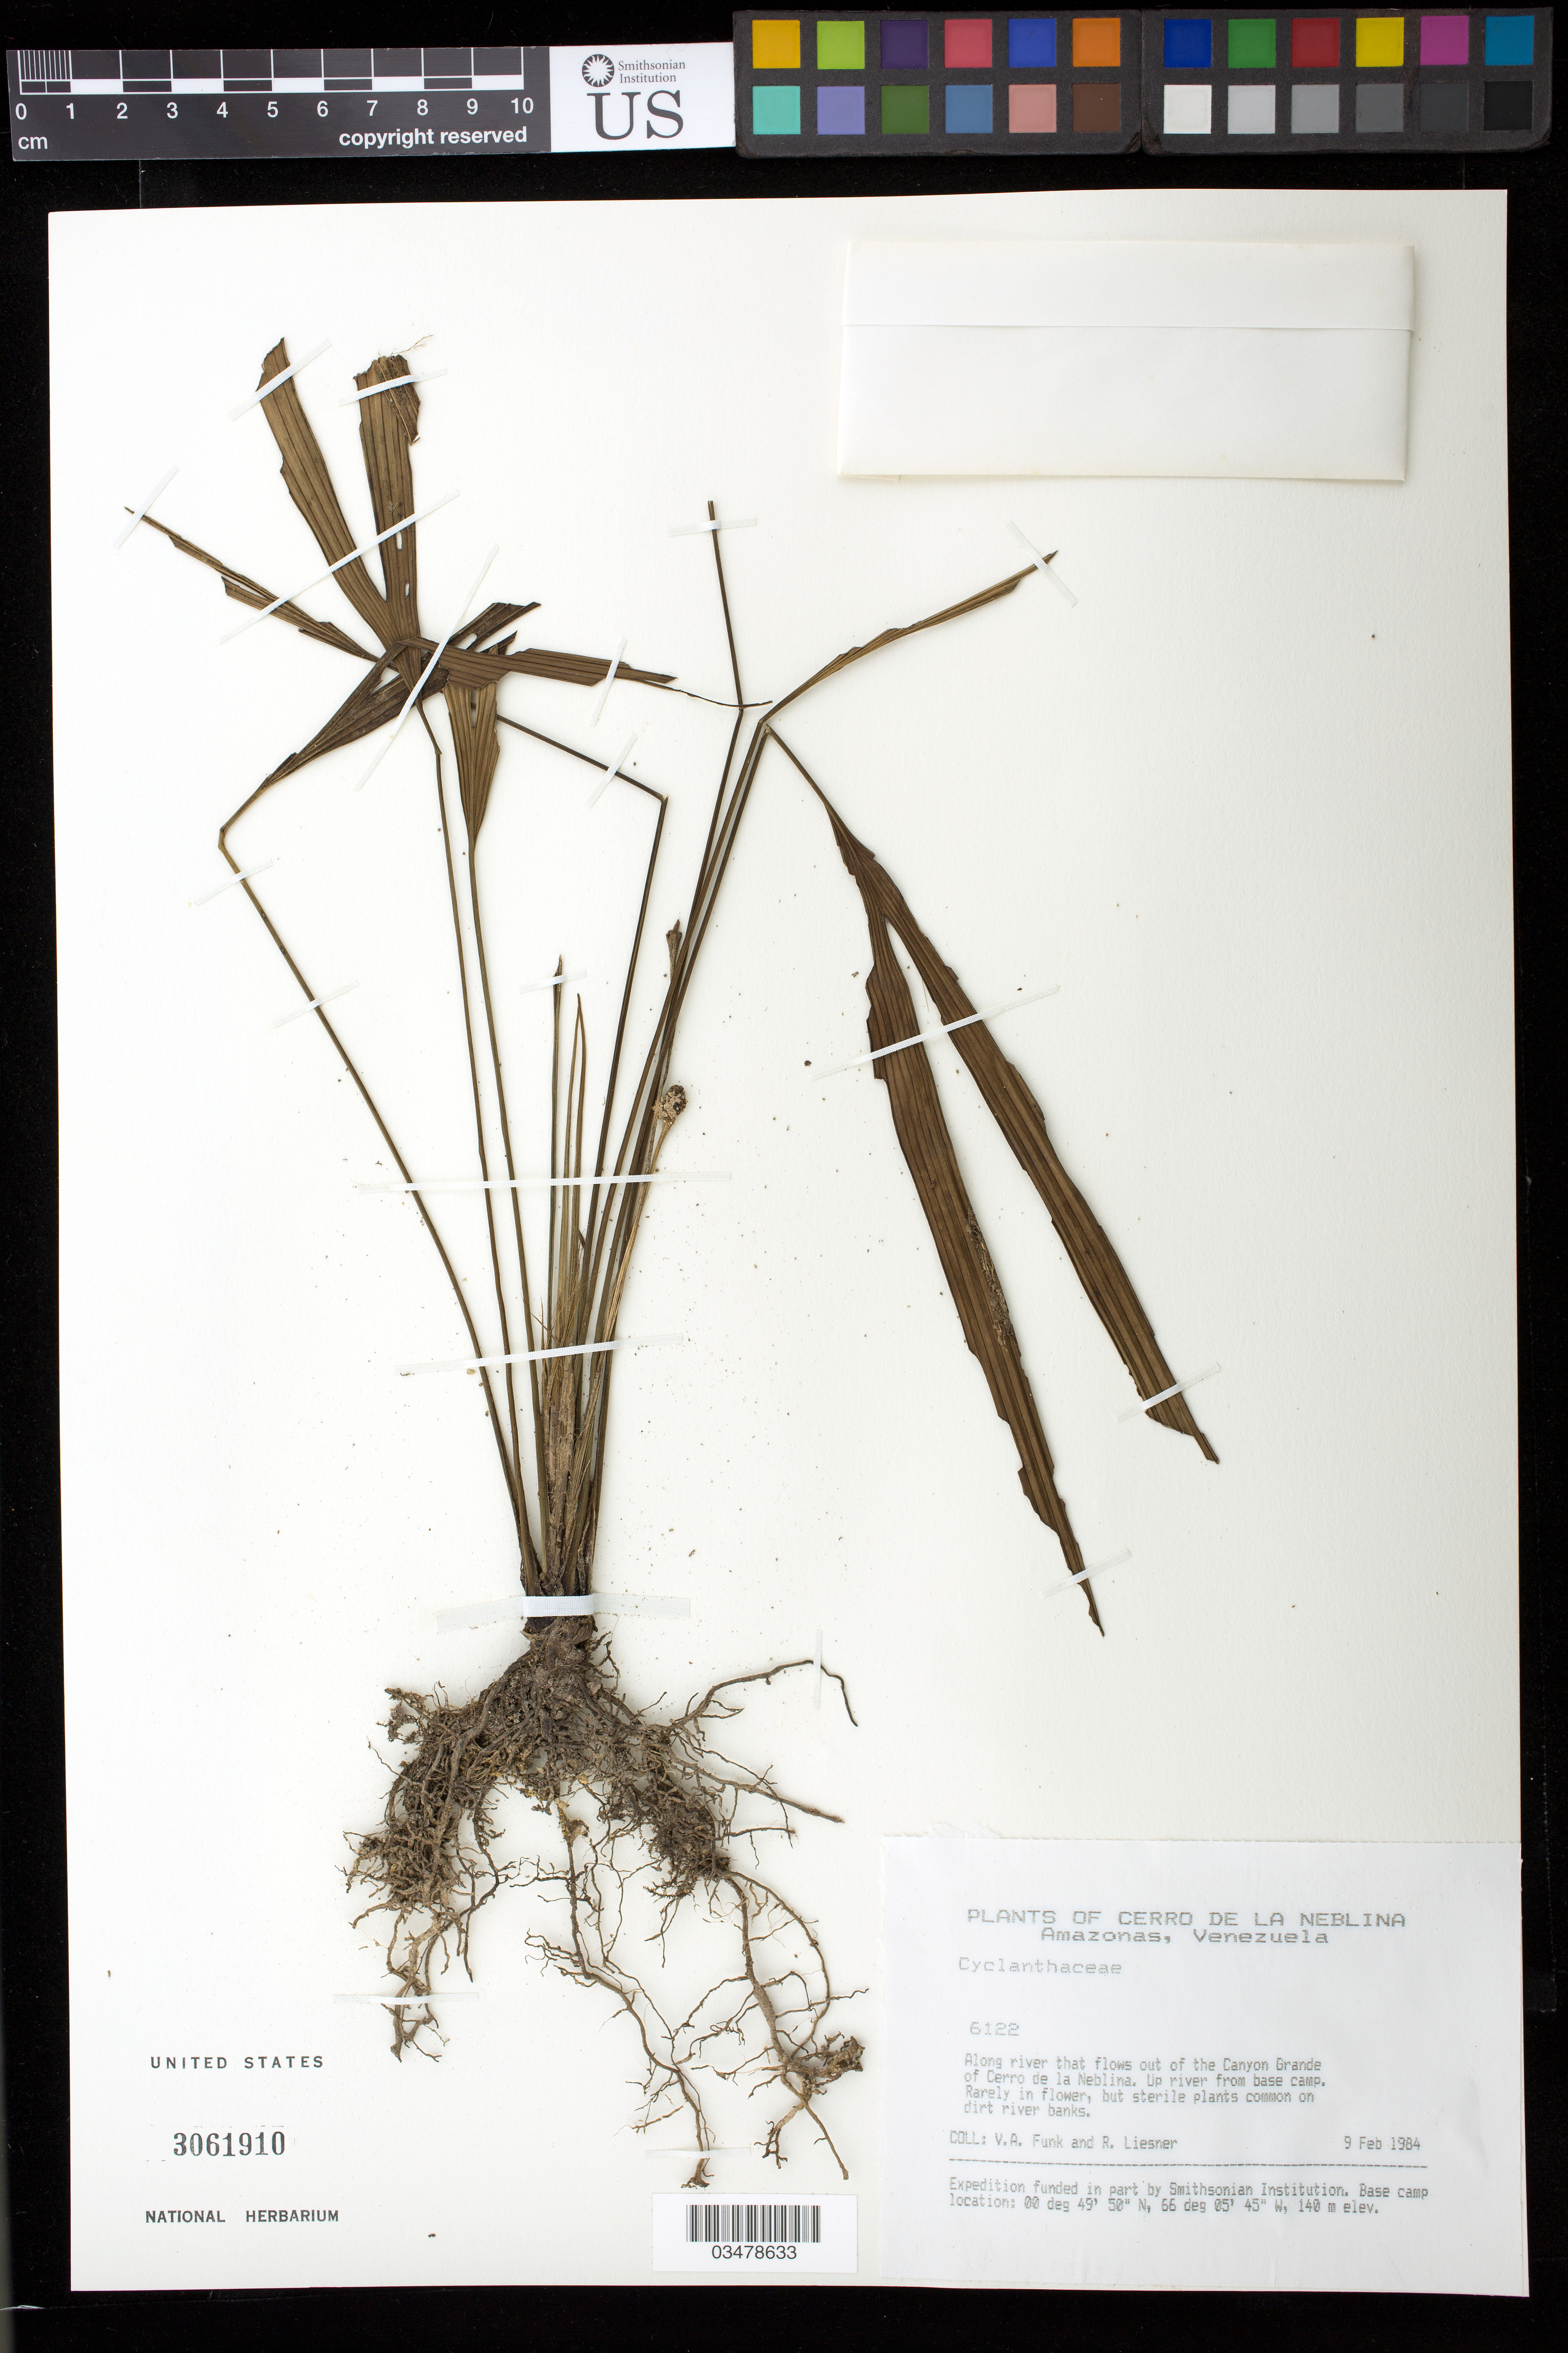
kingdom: Plantae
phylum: Tracheophyta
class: Liliopsida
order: Pandanales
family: Cyclanthaceae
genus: Dicranopygium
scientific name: Dicranopygium imeriense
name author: Harling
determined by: Strong, Mark T., (BOT), Smithsonian Institution - National Museum of Natural History (UNITED STATES)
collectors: V. Funk & R. L. Liesner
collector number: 6124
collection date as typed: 09 Feb 1984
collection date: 1984-02-09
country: Venezuela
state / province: Amazonas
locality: Along river that flows out of the Canyon Grande of Cerro de la Neblina; up river from base camp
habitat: On dirt river banks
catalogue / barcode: US 3061910